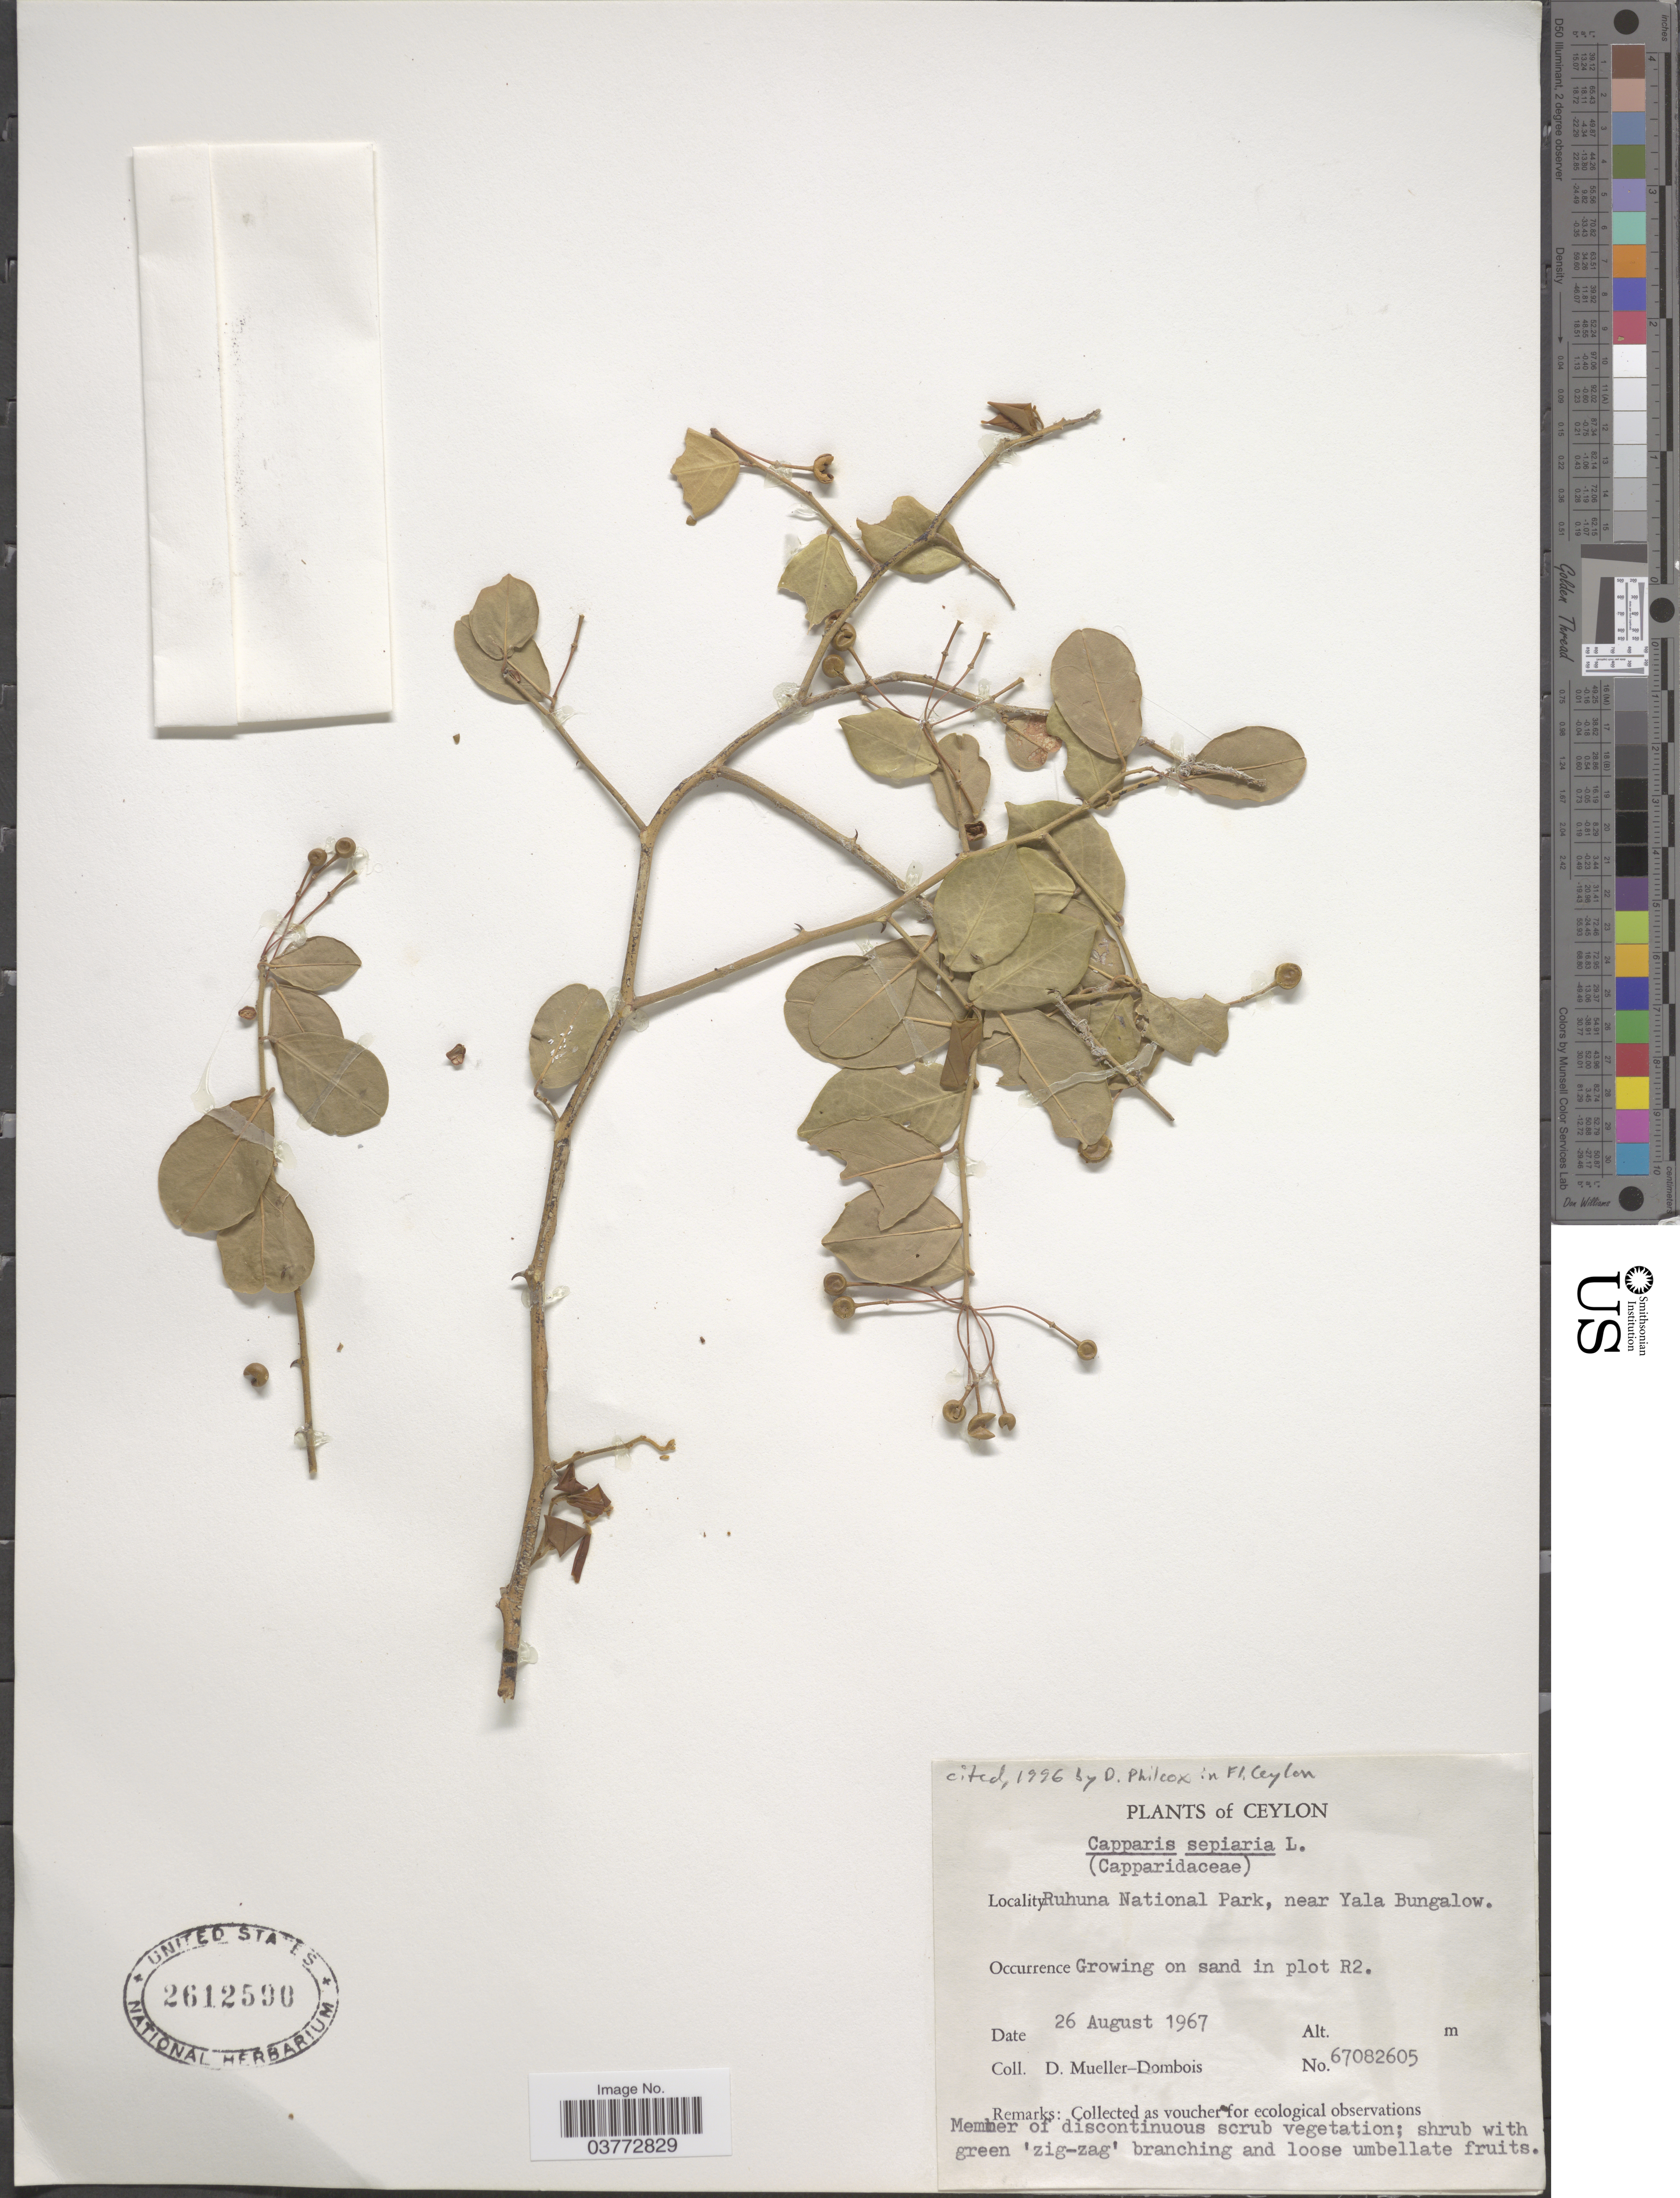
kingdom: Plantae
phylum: Tracheophyta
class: Magnoliopsida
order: Brassicales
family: Capparaceae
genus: Capparis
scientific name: Capparis sepiaria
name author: L.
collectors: D. Mueller-Dombois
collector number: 67082605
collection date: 1967-08-26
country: Sri Lanka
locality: Ceylon. Ruhuna National Park, near Yala Bungalow. Growing on sand in plot R2.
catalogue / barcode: US 2612590